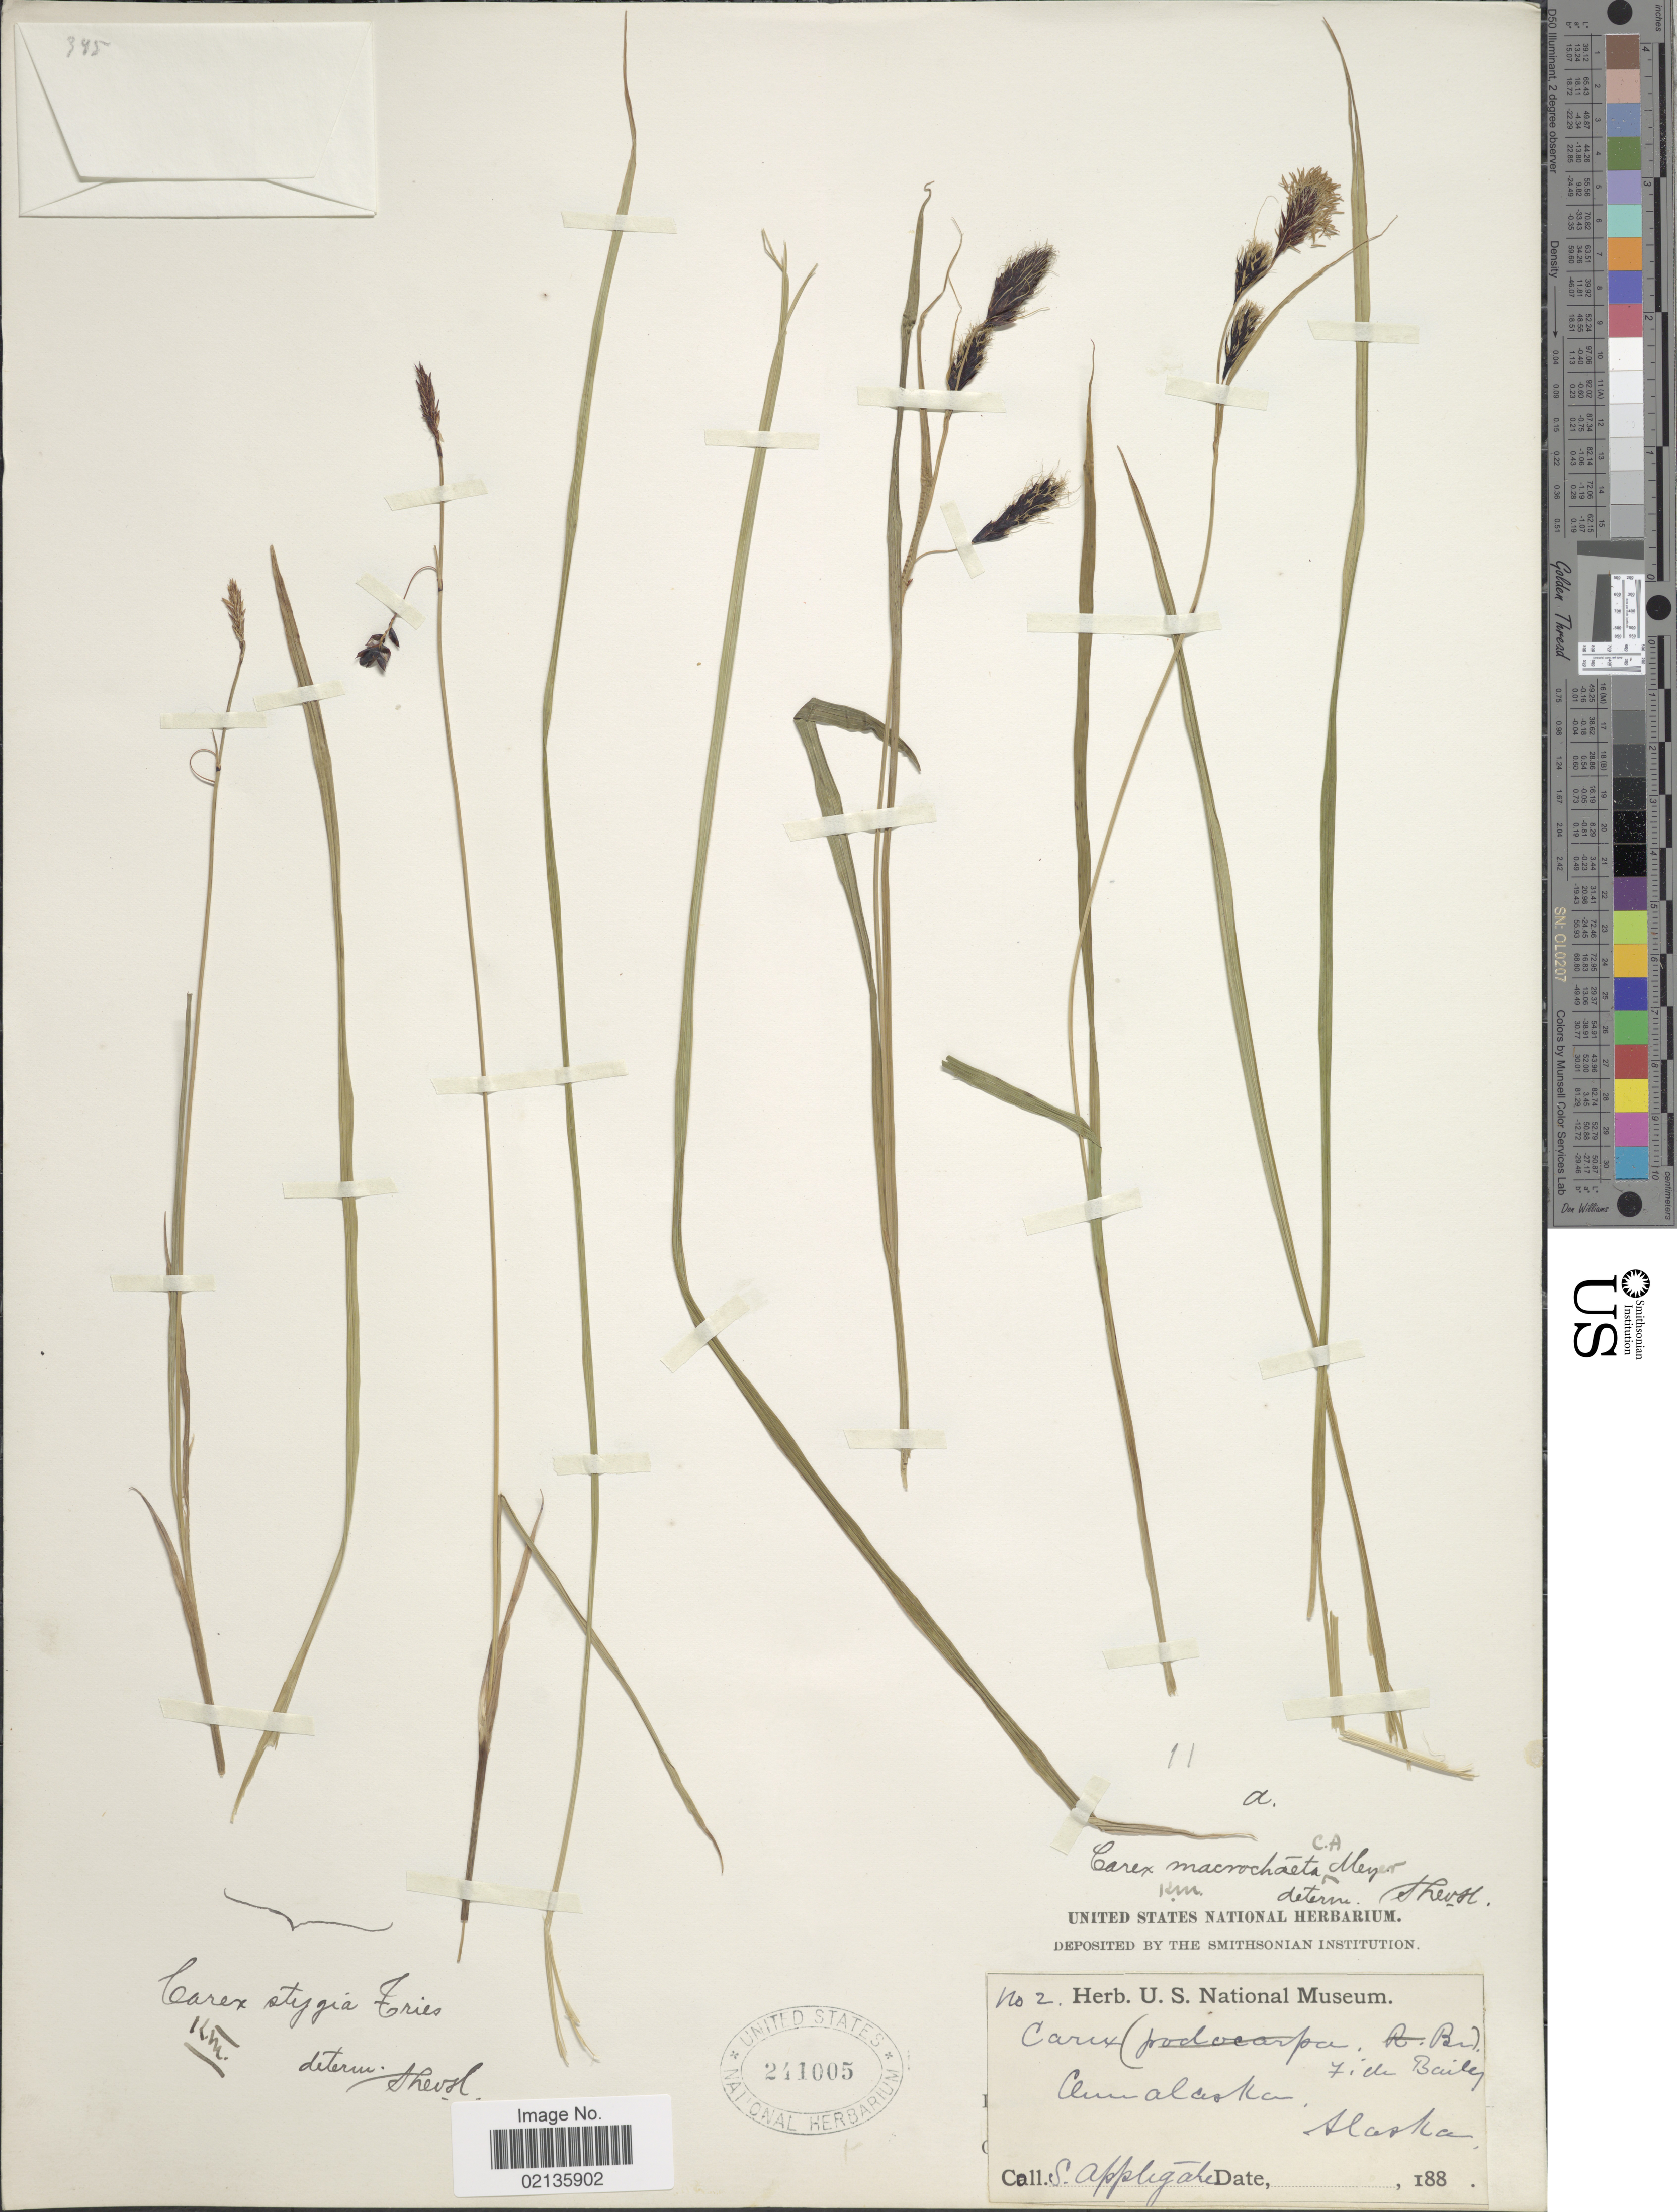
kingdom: Plantae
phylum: Tracheophyta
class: Liliopsida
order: Poales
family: Cyperaceae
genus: Carex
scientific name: Carex x stygia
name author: Fr.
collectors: S. S. Applegate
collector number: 2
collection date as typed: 188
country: United States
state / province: Alaska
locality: Unalaska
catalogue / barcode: US 241005